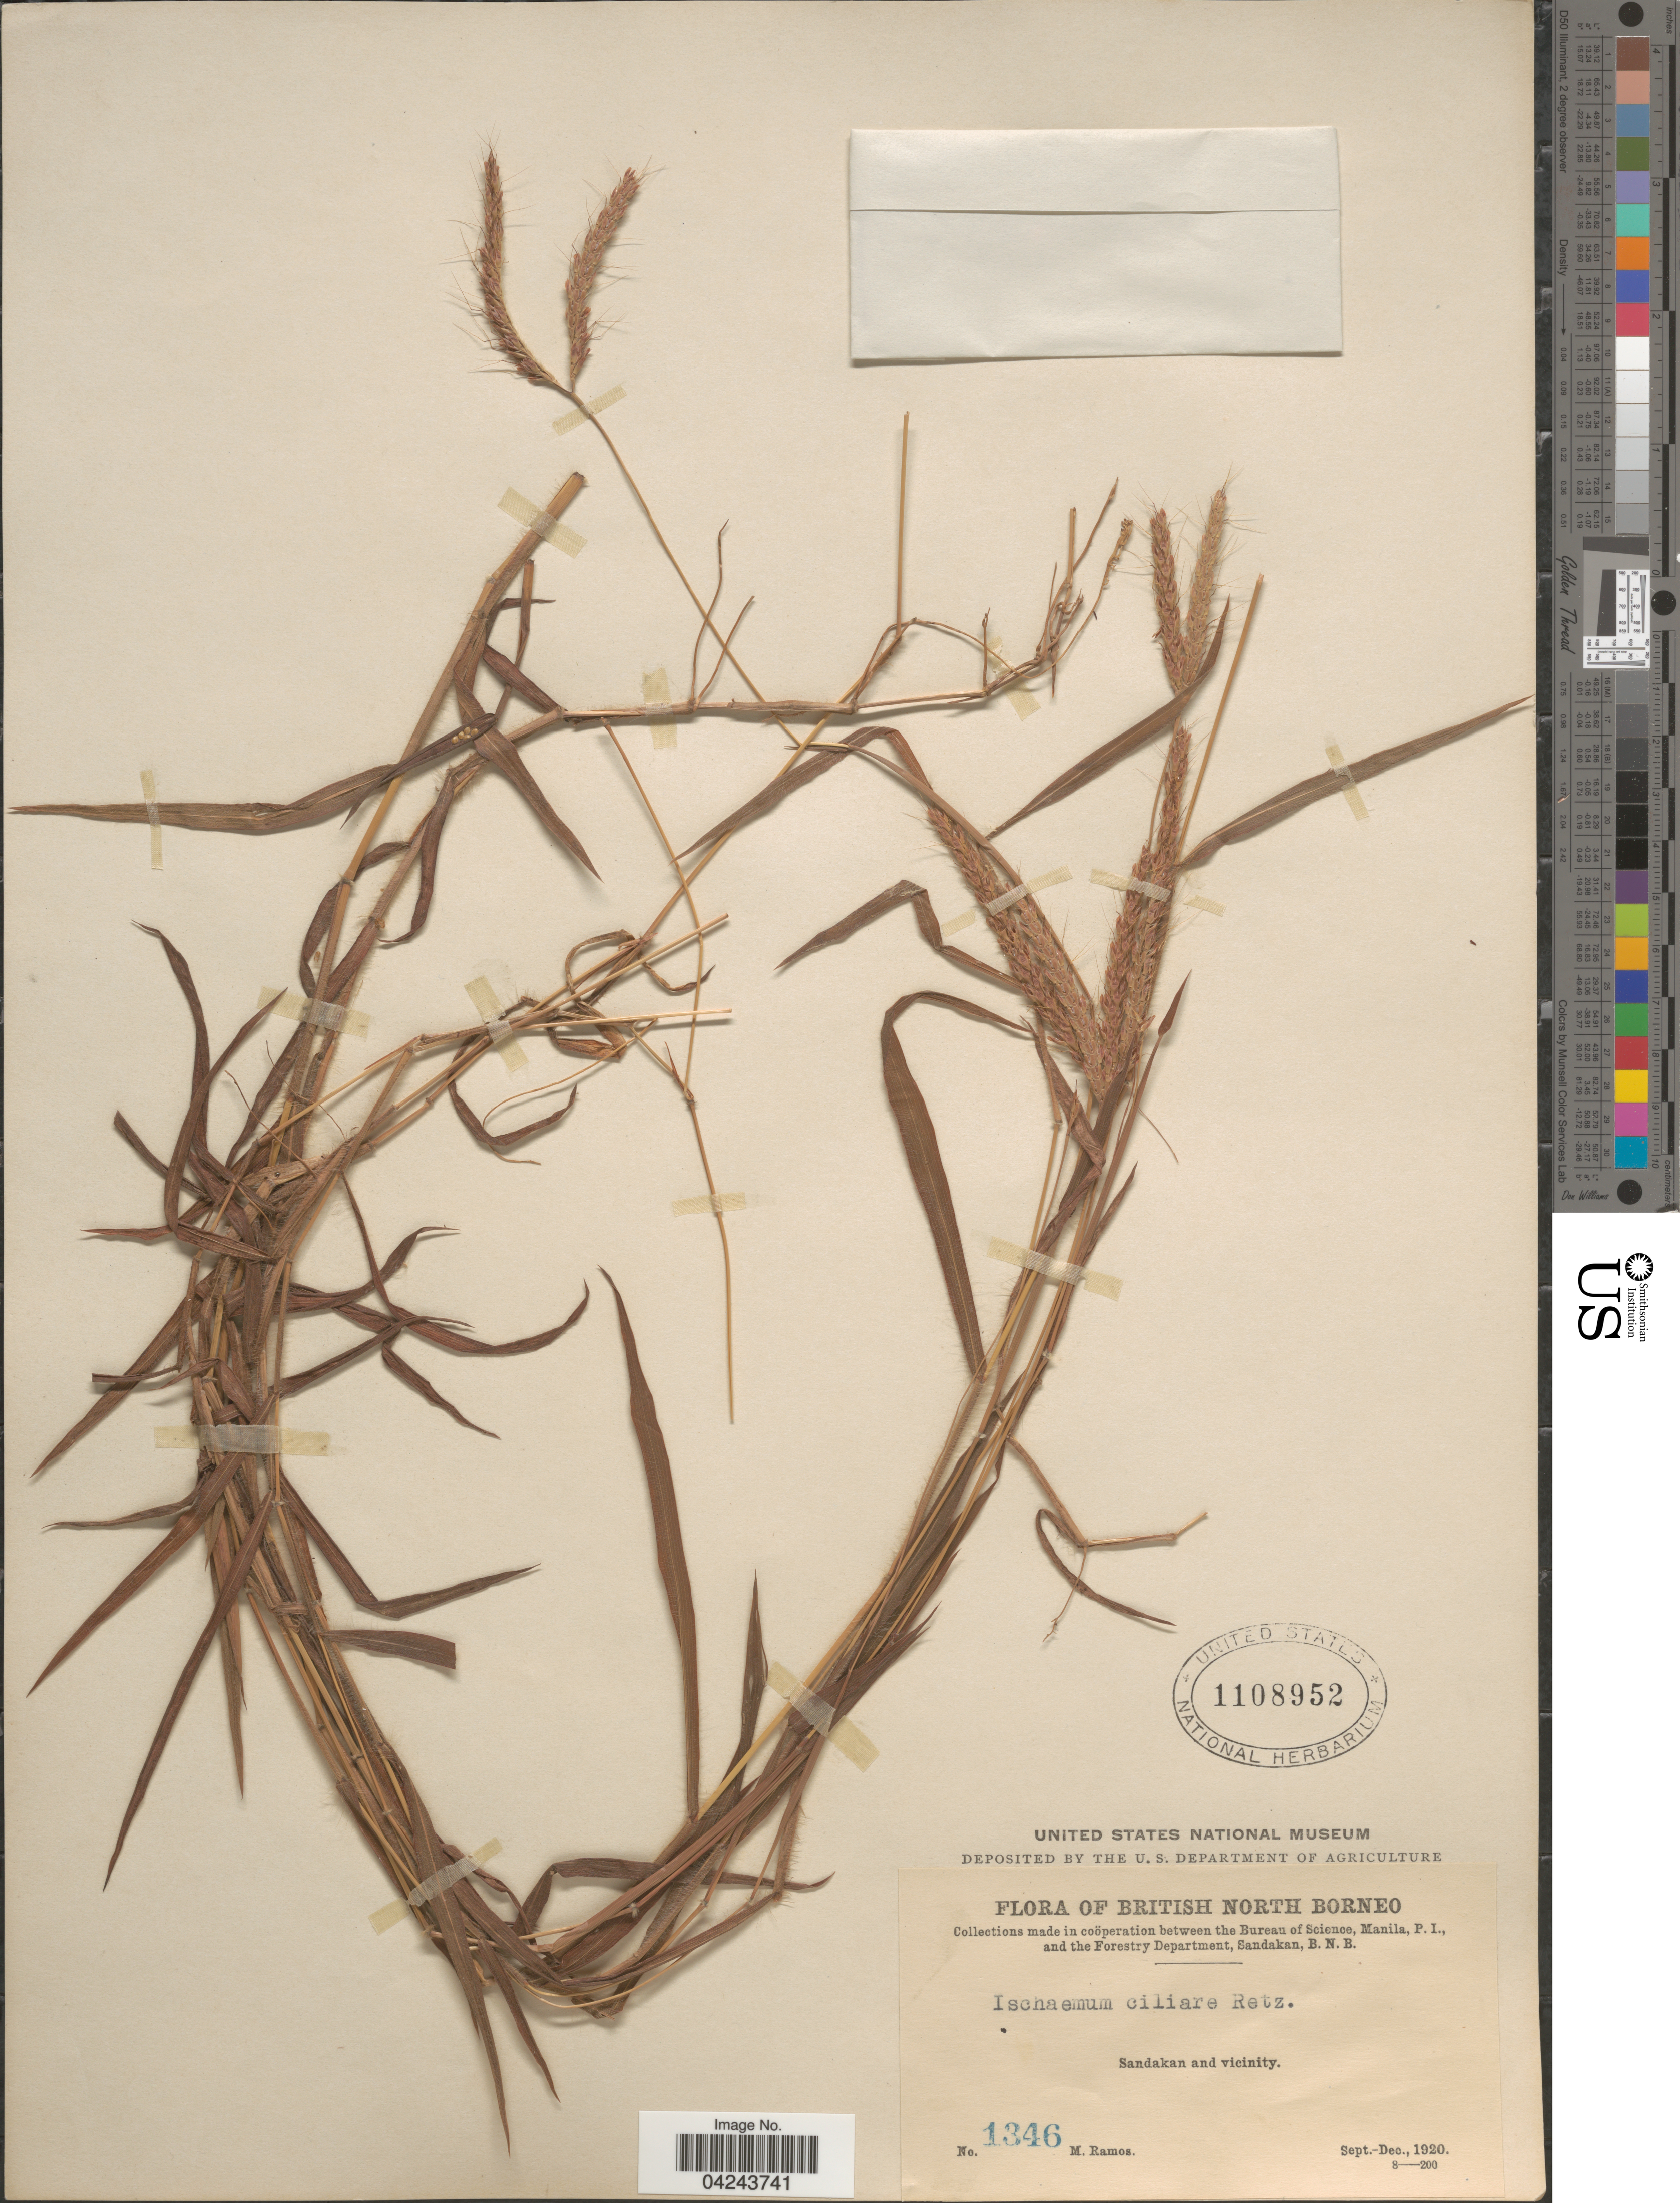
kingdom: Plantae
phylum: Tracheophyta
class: Liliopsida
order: Poales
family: Poaceae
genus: Ischaemum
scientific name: Ischaemum ciliare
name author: Retz.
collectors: M. Ramos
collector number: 1346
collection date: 1920-09/1920-12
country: Malaysia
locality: British North Borneo. Sandakan and vicinity.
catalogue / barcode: US 1108952